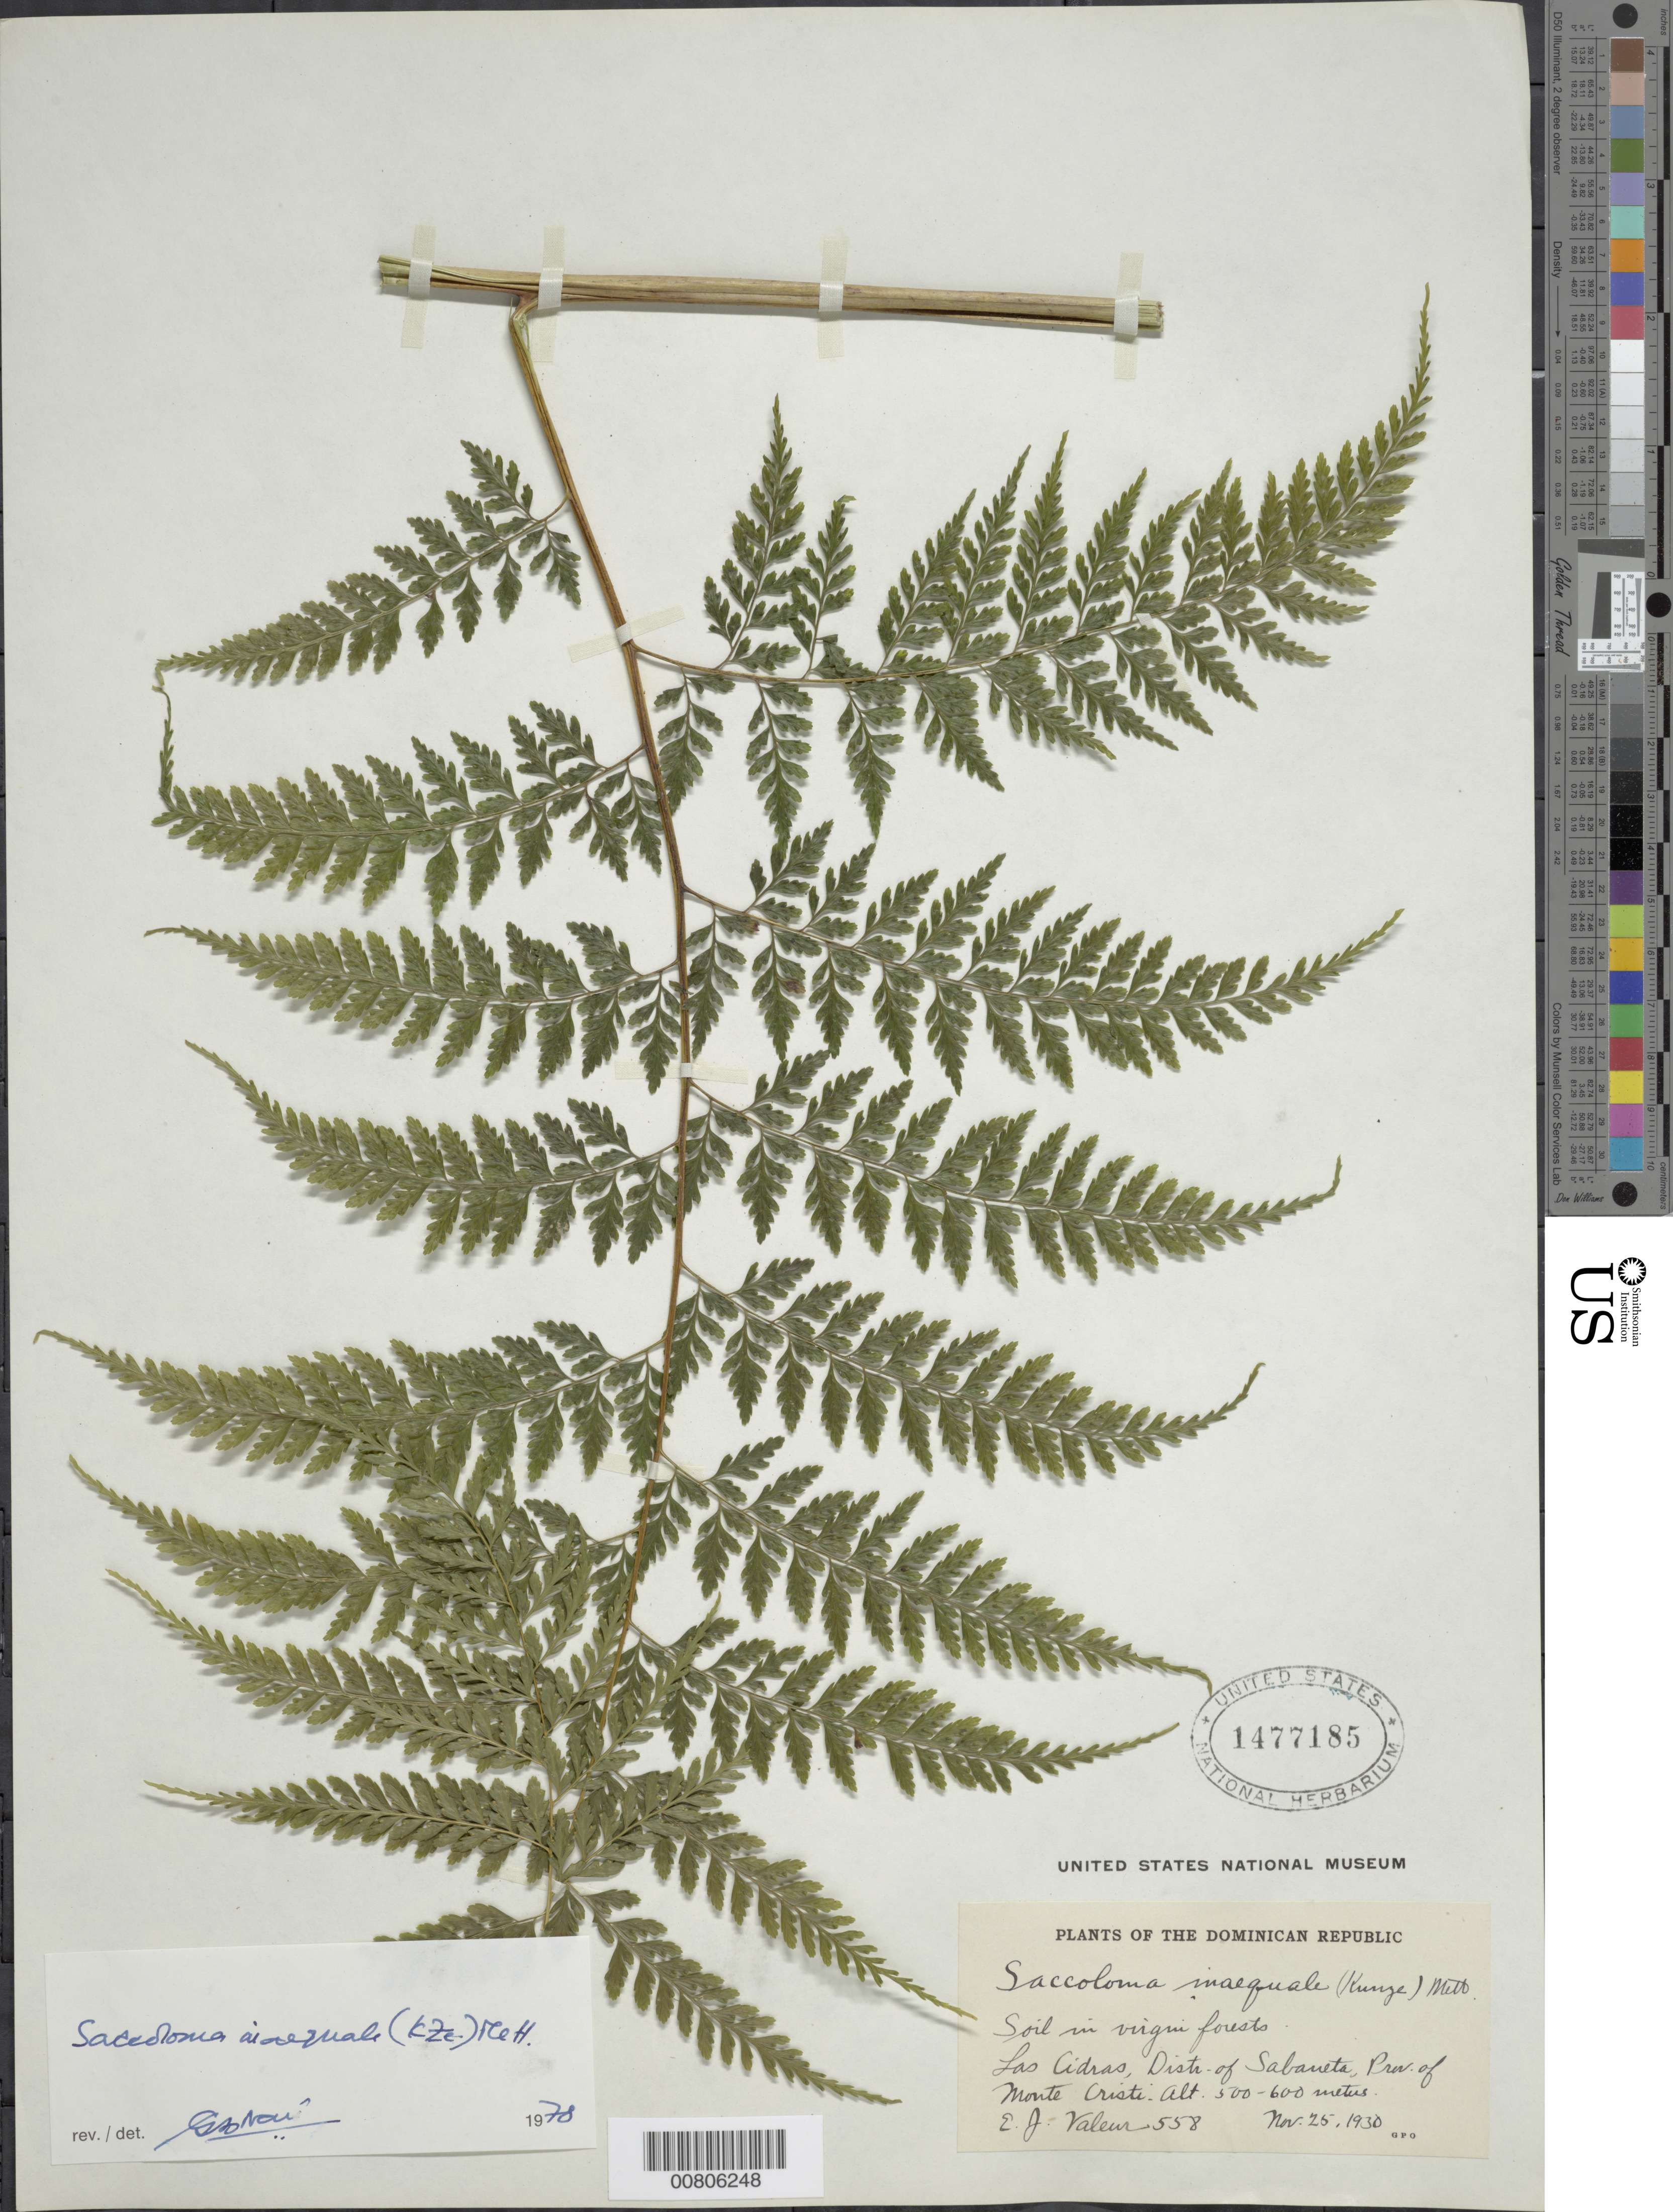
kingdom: Plantae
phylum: Tracheophyta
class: Polypodiopsida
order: Polypodiales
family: Saccolomataceae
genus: Saccoloma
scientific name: Saccoloma inaequale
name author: (Kunze) Mett.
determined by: Nair, G. B.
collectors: E. Valeur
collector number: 558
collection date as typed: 25 Nov 1930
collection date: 1930-11-25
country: Dominican Republic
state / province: Monte Cristi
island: Hispaniola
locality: Dist. Sabaneta, Las Cidras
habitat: Soil in virgin forest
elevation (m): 500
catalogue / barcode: US 1477185